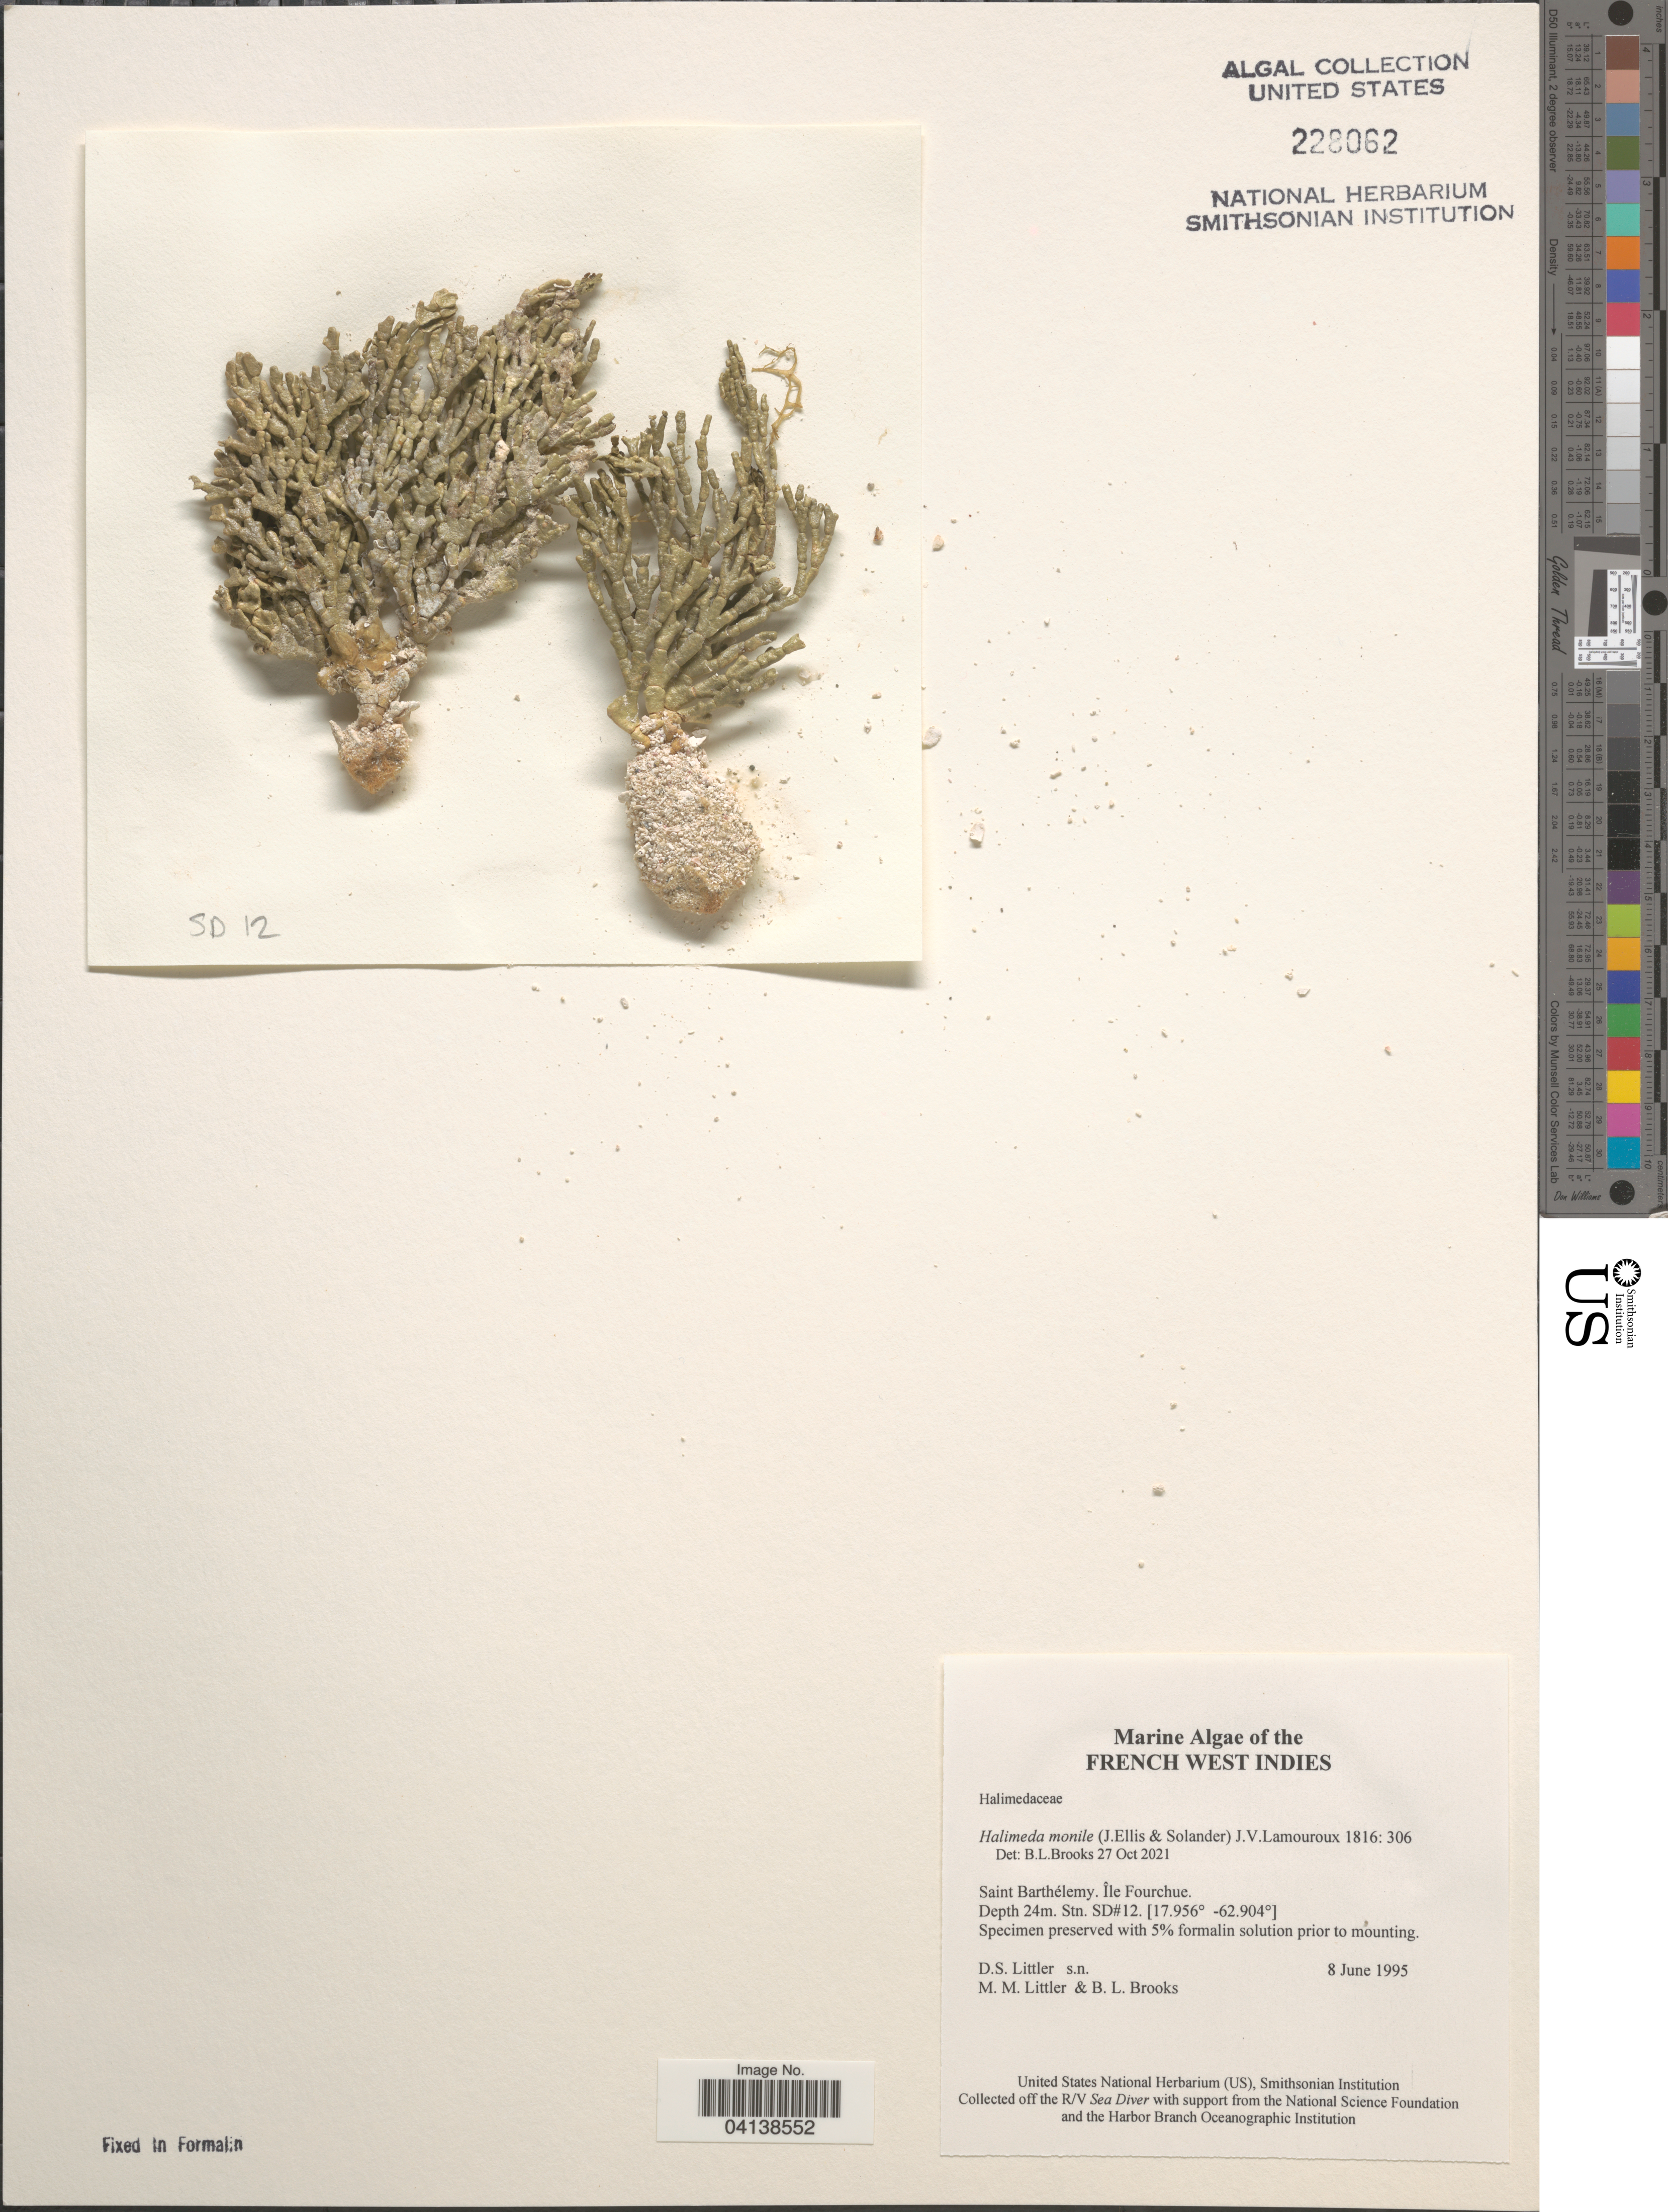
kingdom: Plantae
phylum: Chlorophyta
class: Ulvophyceae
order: Bryopsidales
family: Halimedaceae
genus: Halimeda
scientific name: Halimeda monile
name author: (J. Ellis & Sol.) J.V.Lamouroux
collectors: D. S. Littler & B. Brooks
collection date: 1995-06-08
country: Saint Barthélemy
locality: French West Indies. Île Fourchue. Stn. SD#12.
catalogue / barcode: US 228062